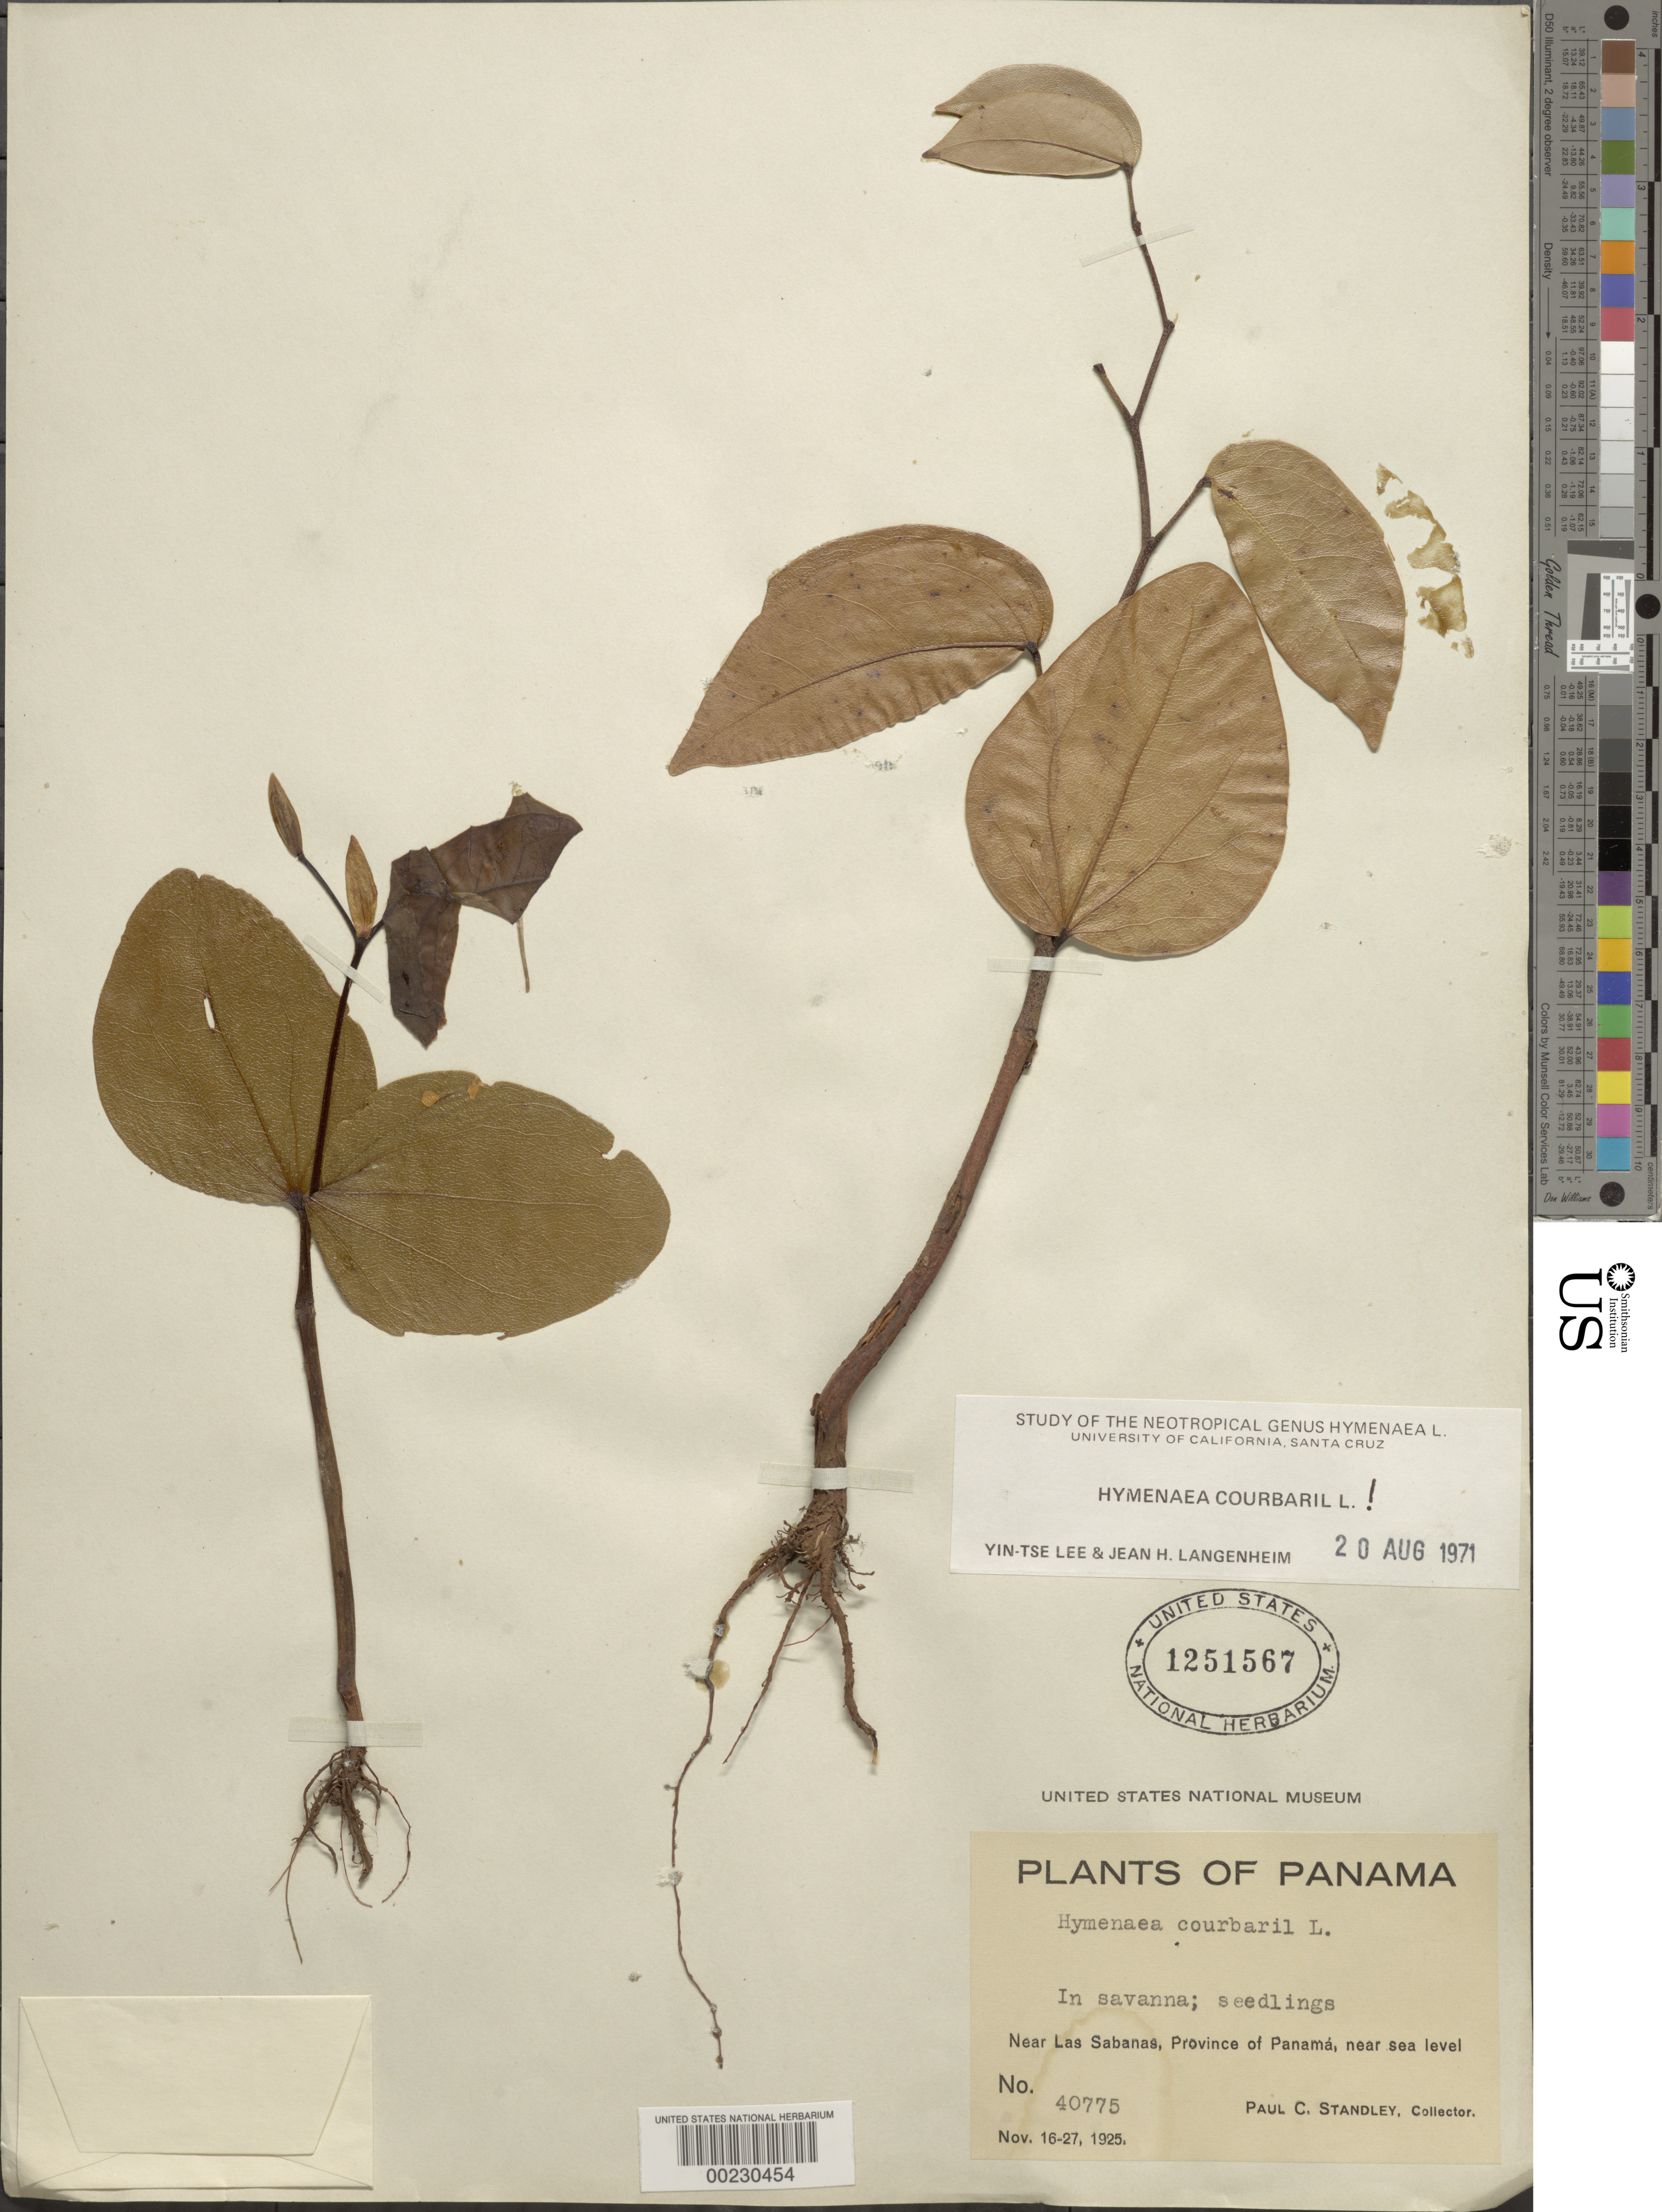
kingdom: Plantae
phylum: Tracheophyta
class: Magnoliopsida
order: Fabales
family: Fabaceae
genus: Hymenaea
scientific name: Hymenaea courbaril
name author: L.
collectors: P. C. Standley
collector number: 40775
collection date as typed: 16 Nov 1925 to 27 Nov 1925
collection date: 1925-11-16/1925-11-27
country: Panama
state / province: Panamá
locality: Near las Sabanas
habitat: Savanna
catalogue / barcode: US 1251567